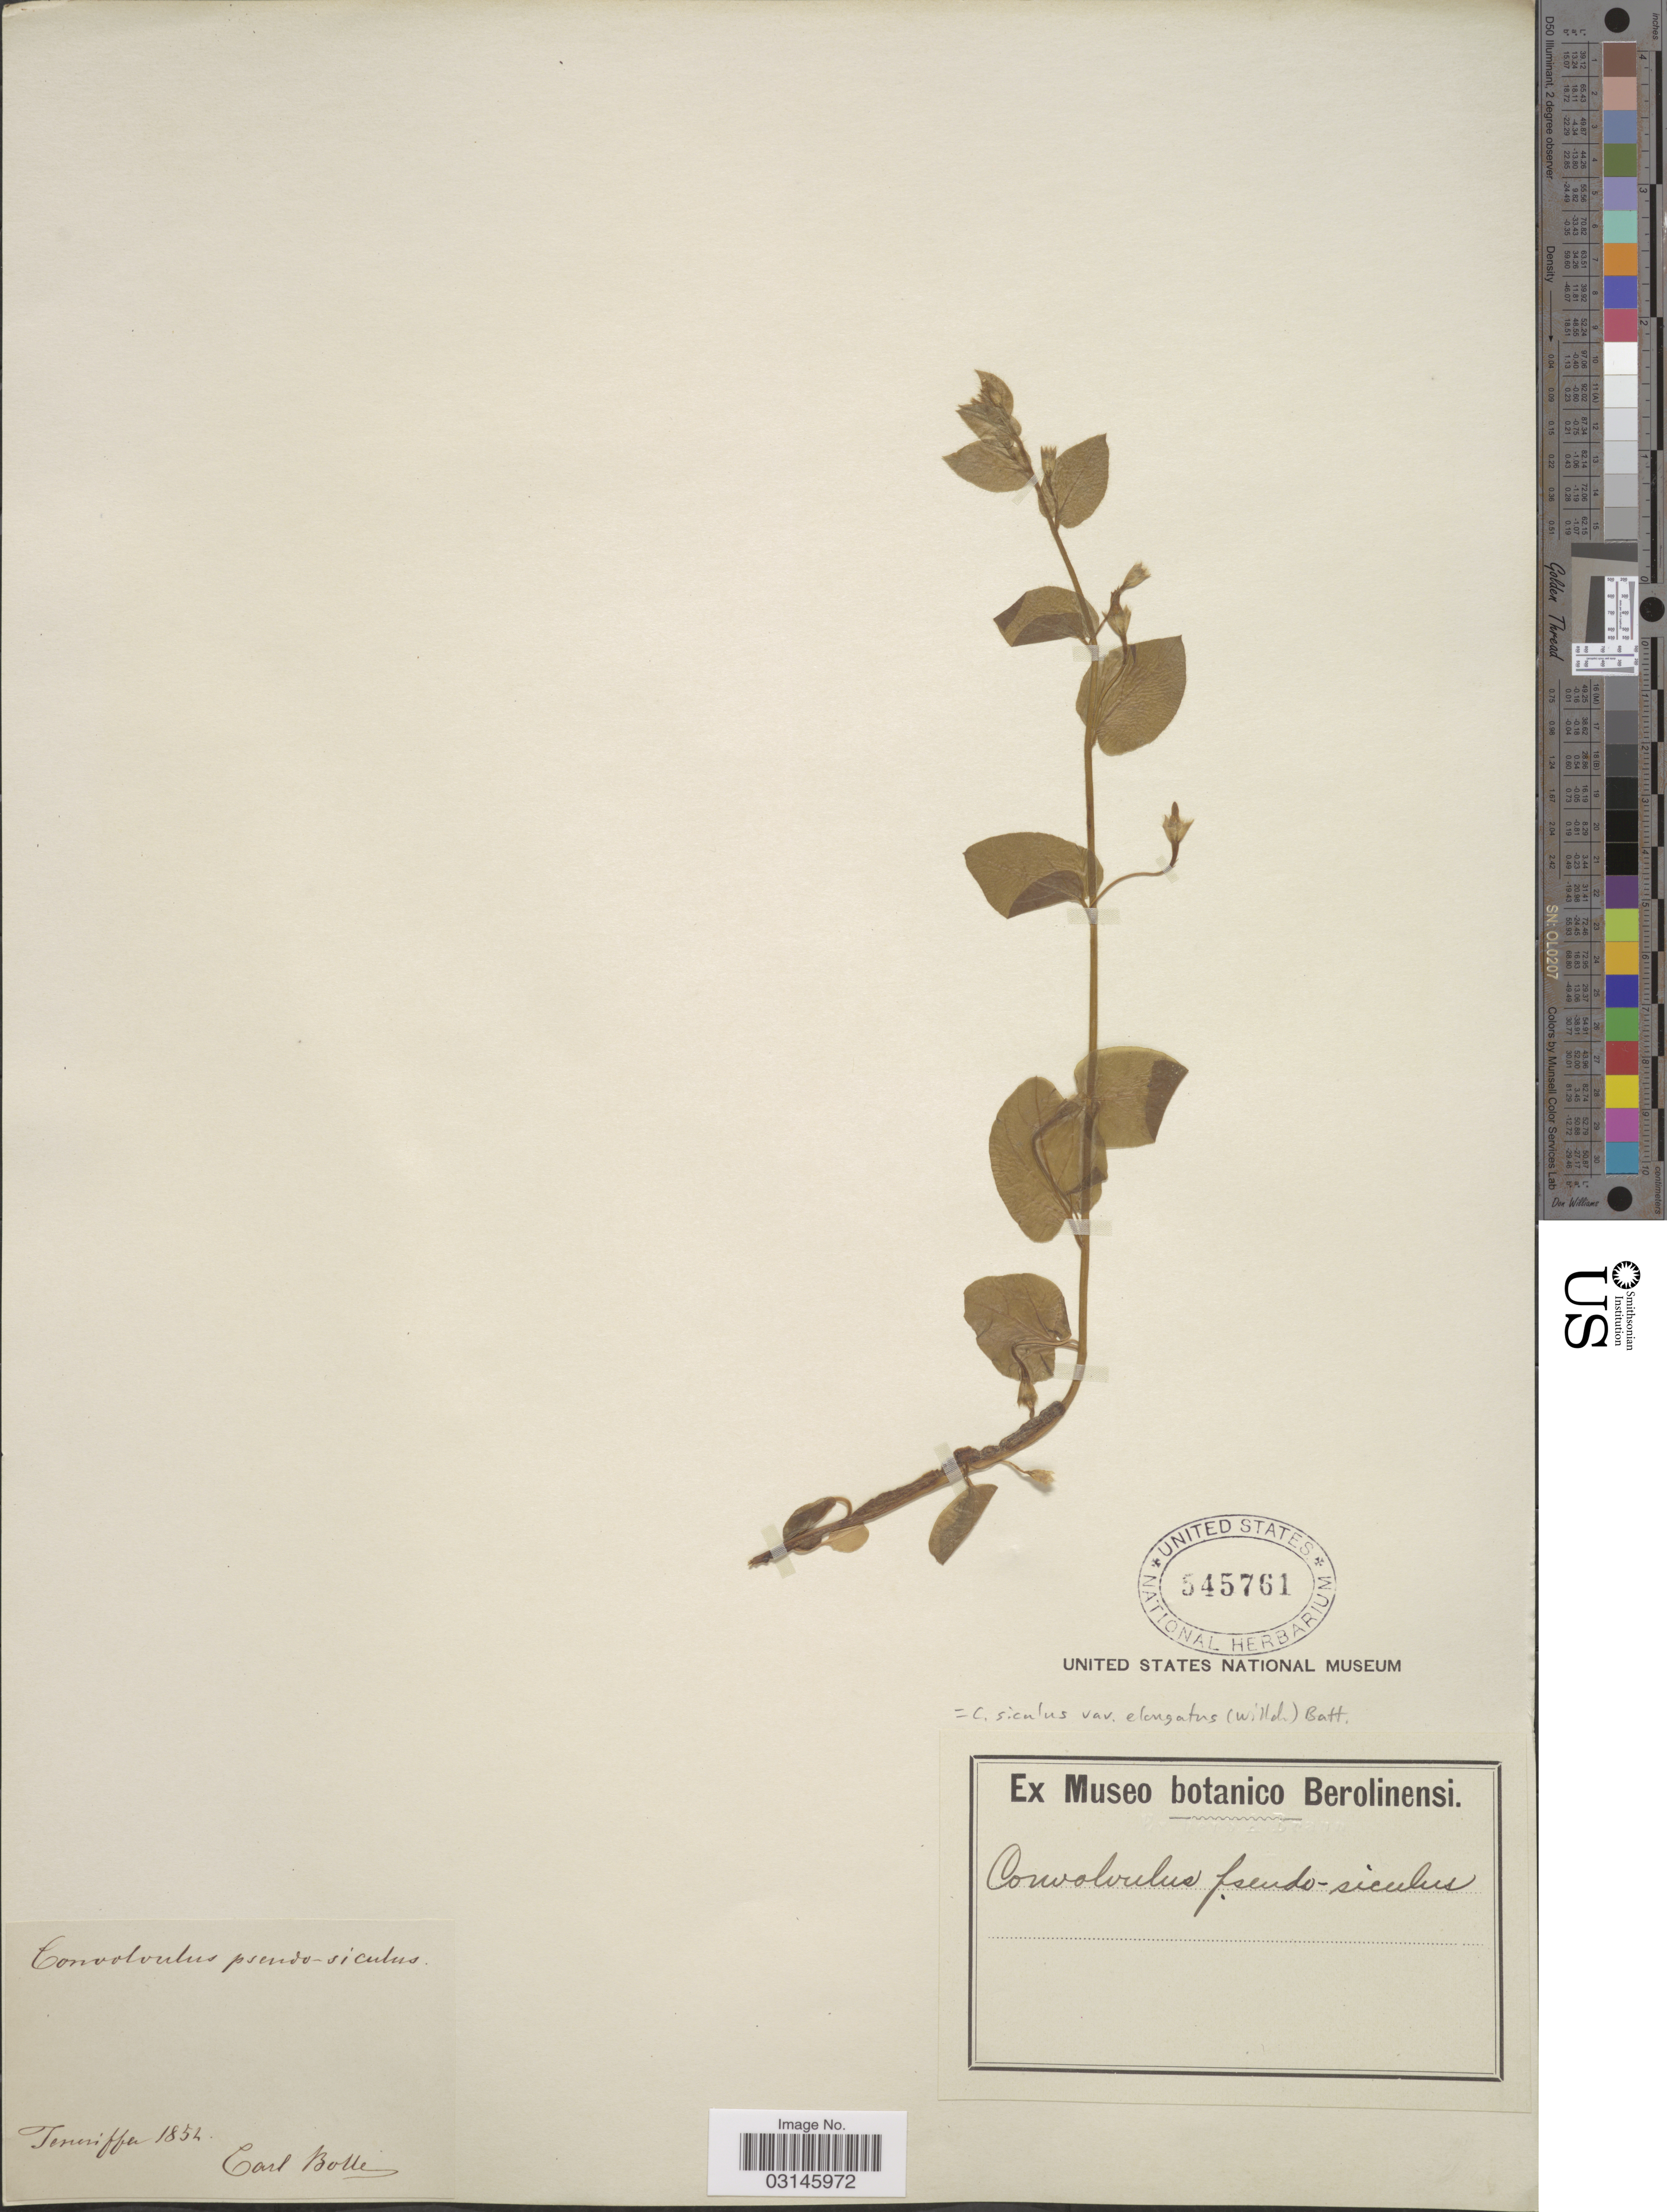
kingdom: Plantae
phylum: Tracheophyta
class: Magnoliopsida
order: Solanales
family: Convolvulaceae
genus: Convolvulus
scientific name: Convolvulus siculus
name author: L.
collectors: C. A. Bolle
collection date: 1854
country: Spain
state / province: Canarias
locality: Tenneriffe.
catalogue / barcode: US 545761